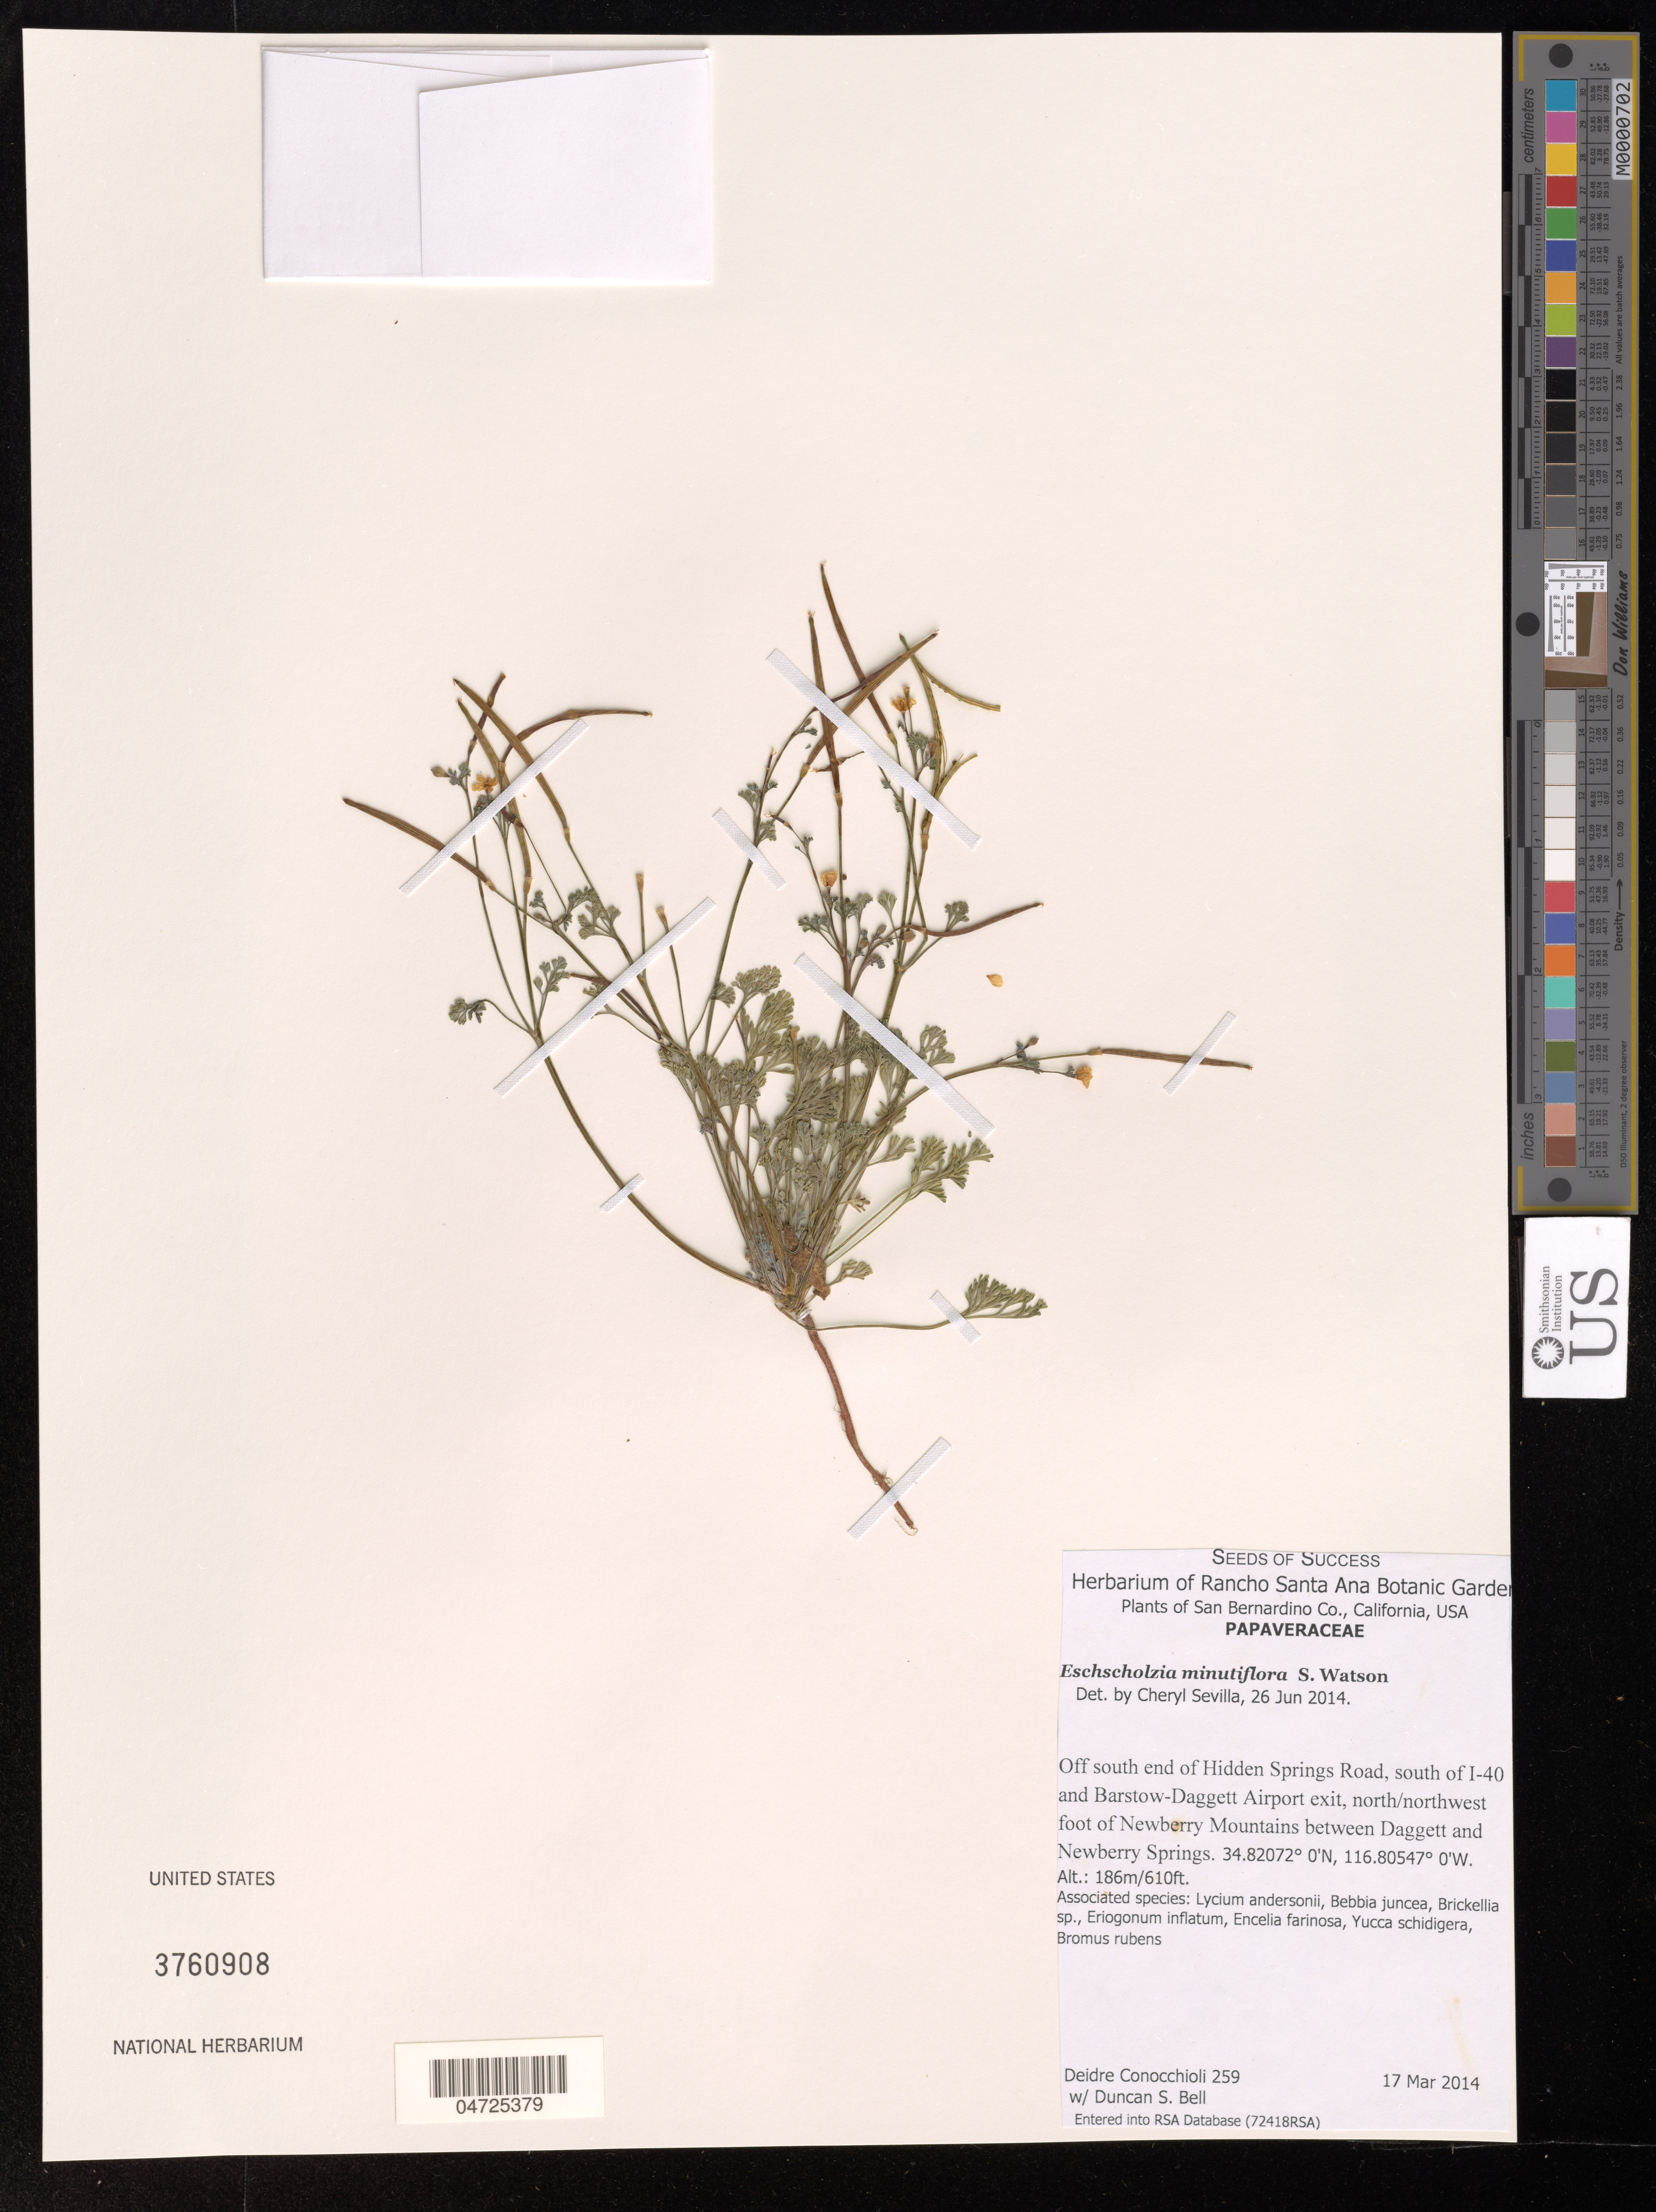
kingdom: Plantae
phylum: Tracheophyta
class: Magnoliopsida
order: Ranunculales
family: Papaveraceae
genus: Eschscholzia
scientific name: Eschscholzia minutiflora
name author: S. Watson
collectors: D. Conocchioli & D. Bell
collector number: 259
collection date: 2014-03-17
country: United States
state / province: California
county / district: San Bernardino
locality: San Bernardino Co. Off south end of Hidden Springs Road, south of I-40 and Barstow-Daggett Airport exit, north/northwest foot of Newberry Mountains between Daggett and Newberry Springs.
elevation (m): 186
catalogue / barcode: US 3760908